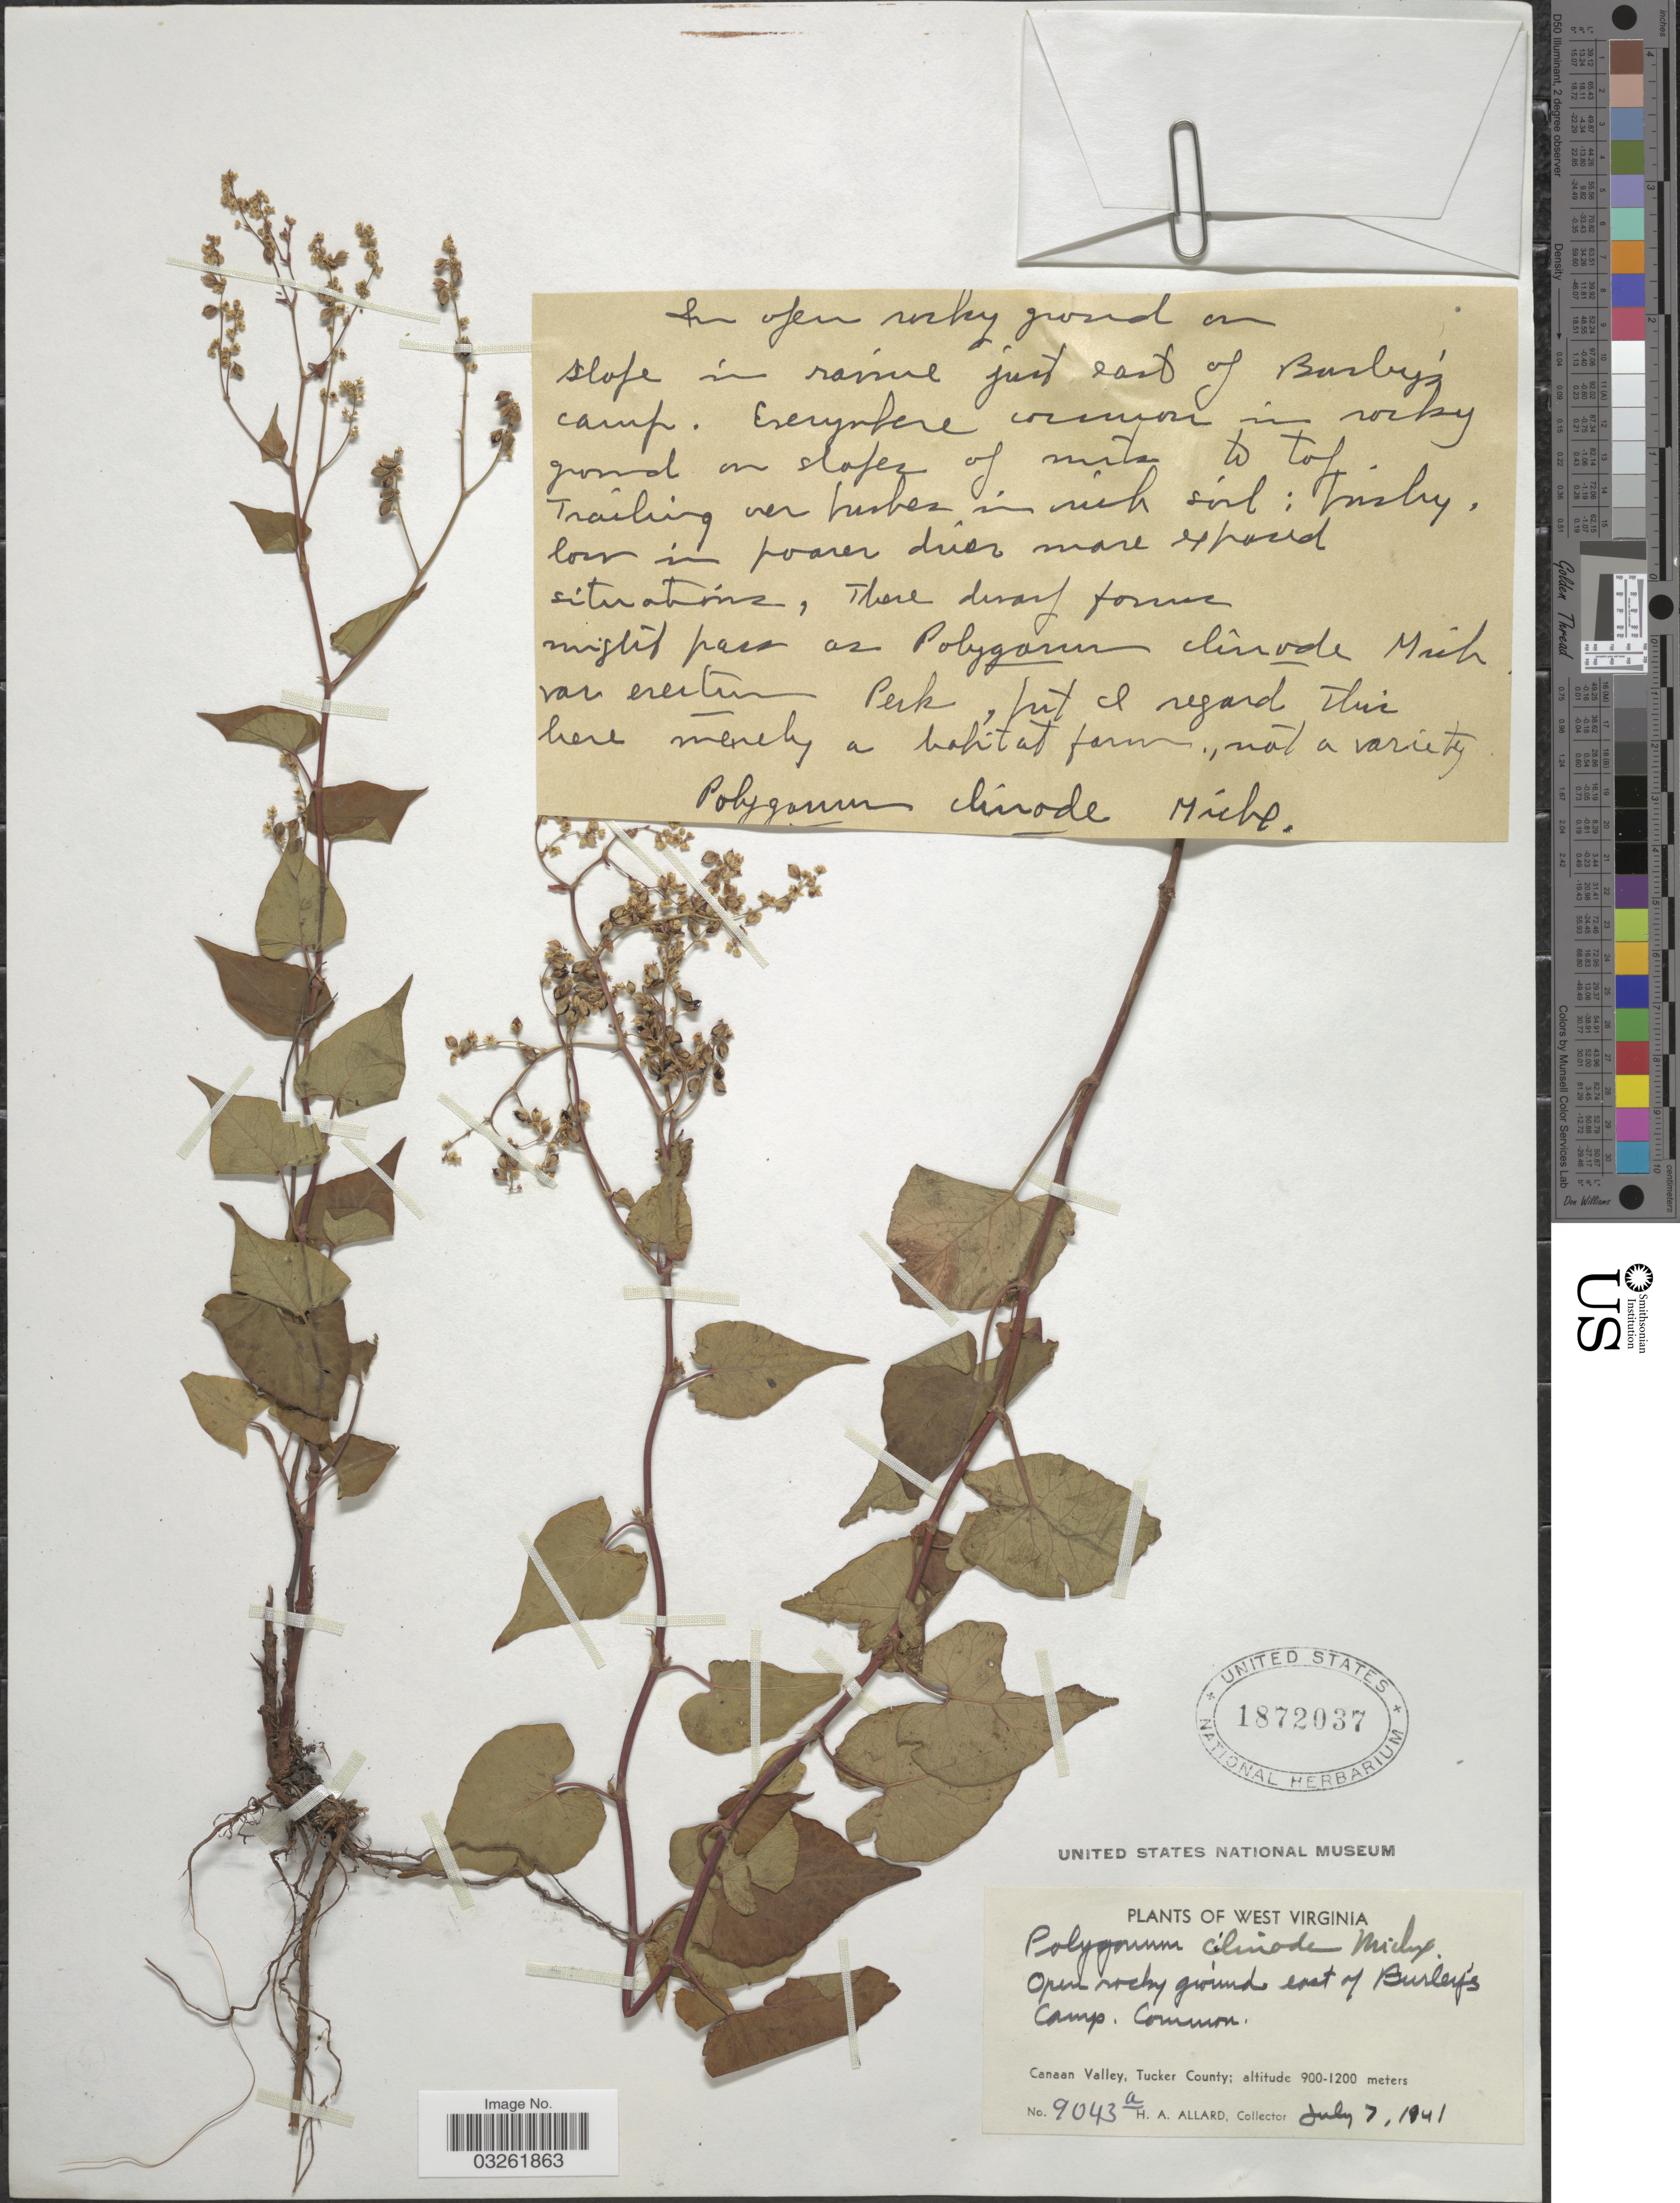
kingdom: Plantae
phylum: Tracheophyta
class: Magnoliopsida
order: Caryophyllales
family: Polygonaceae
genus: Fallopia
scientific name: Fallopia cilinodis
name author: (Michx.) Holub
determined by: Strong, M. T., (US), Smithsonian Institution - National Museum of Natural History (UNITED STATES)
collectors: H. A. Allard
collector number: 9043a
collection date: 1841-07-07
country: United States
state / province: West Virginia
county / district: Tucker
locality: Open rocky ground east of Burley's Camp. Canaan Valley, Tucker County.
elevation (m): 900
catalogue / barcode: US 1872037